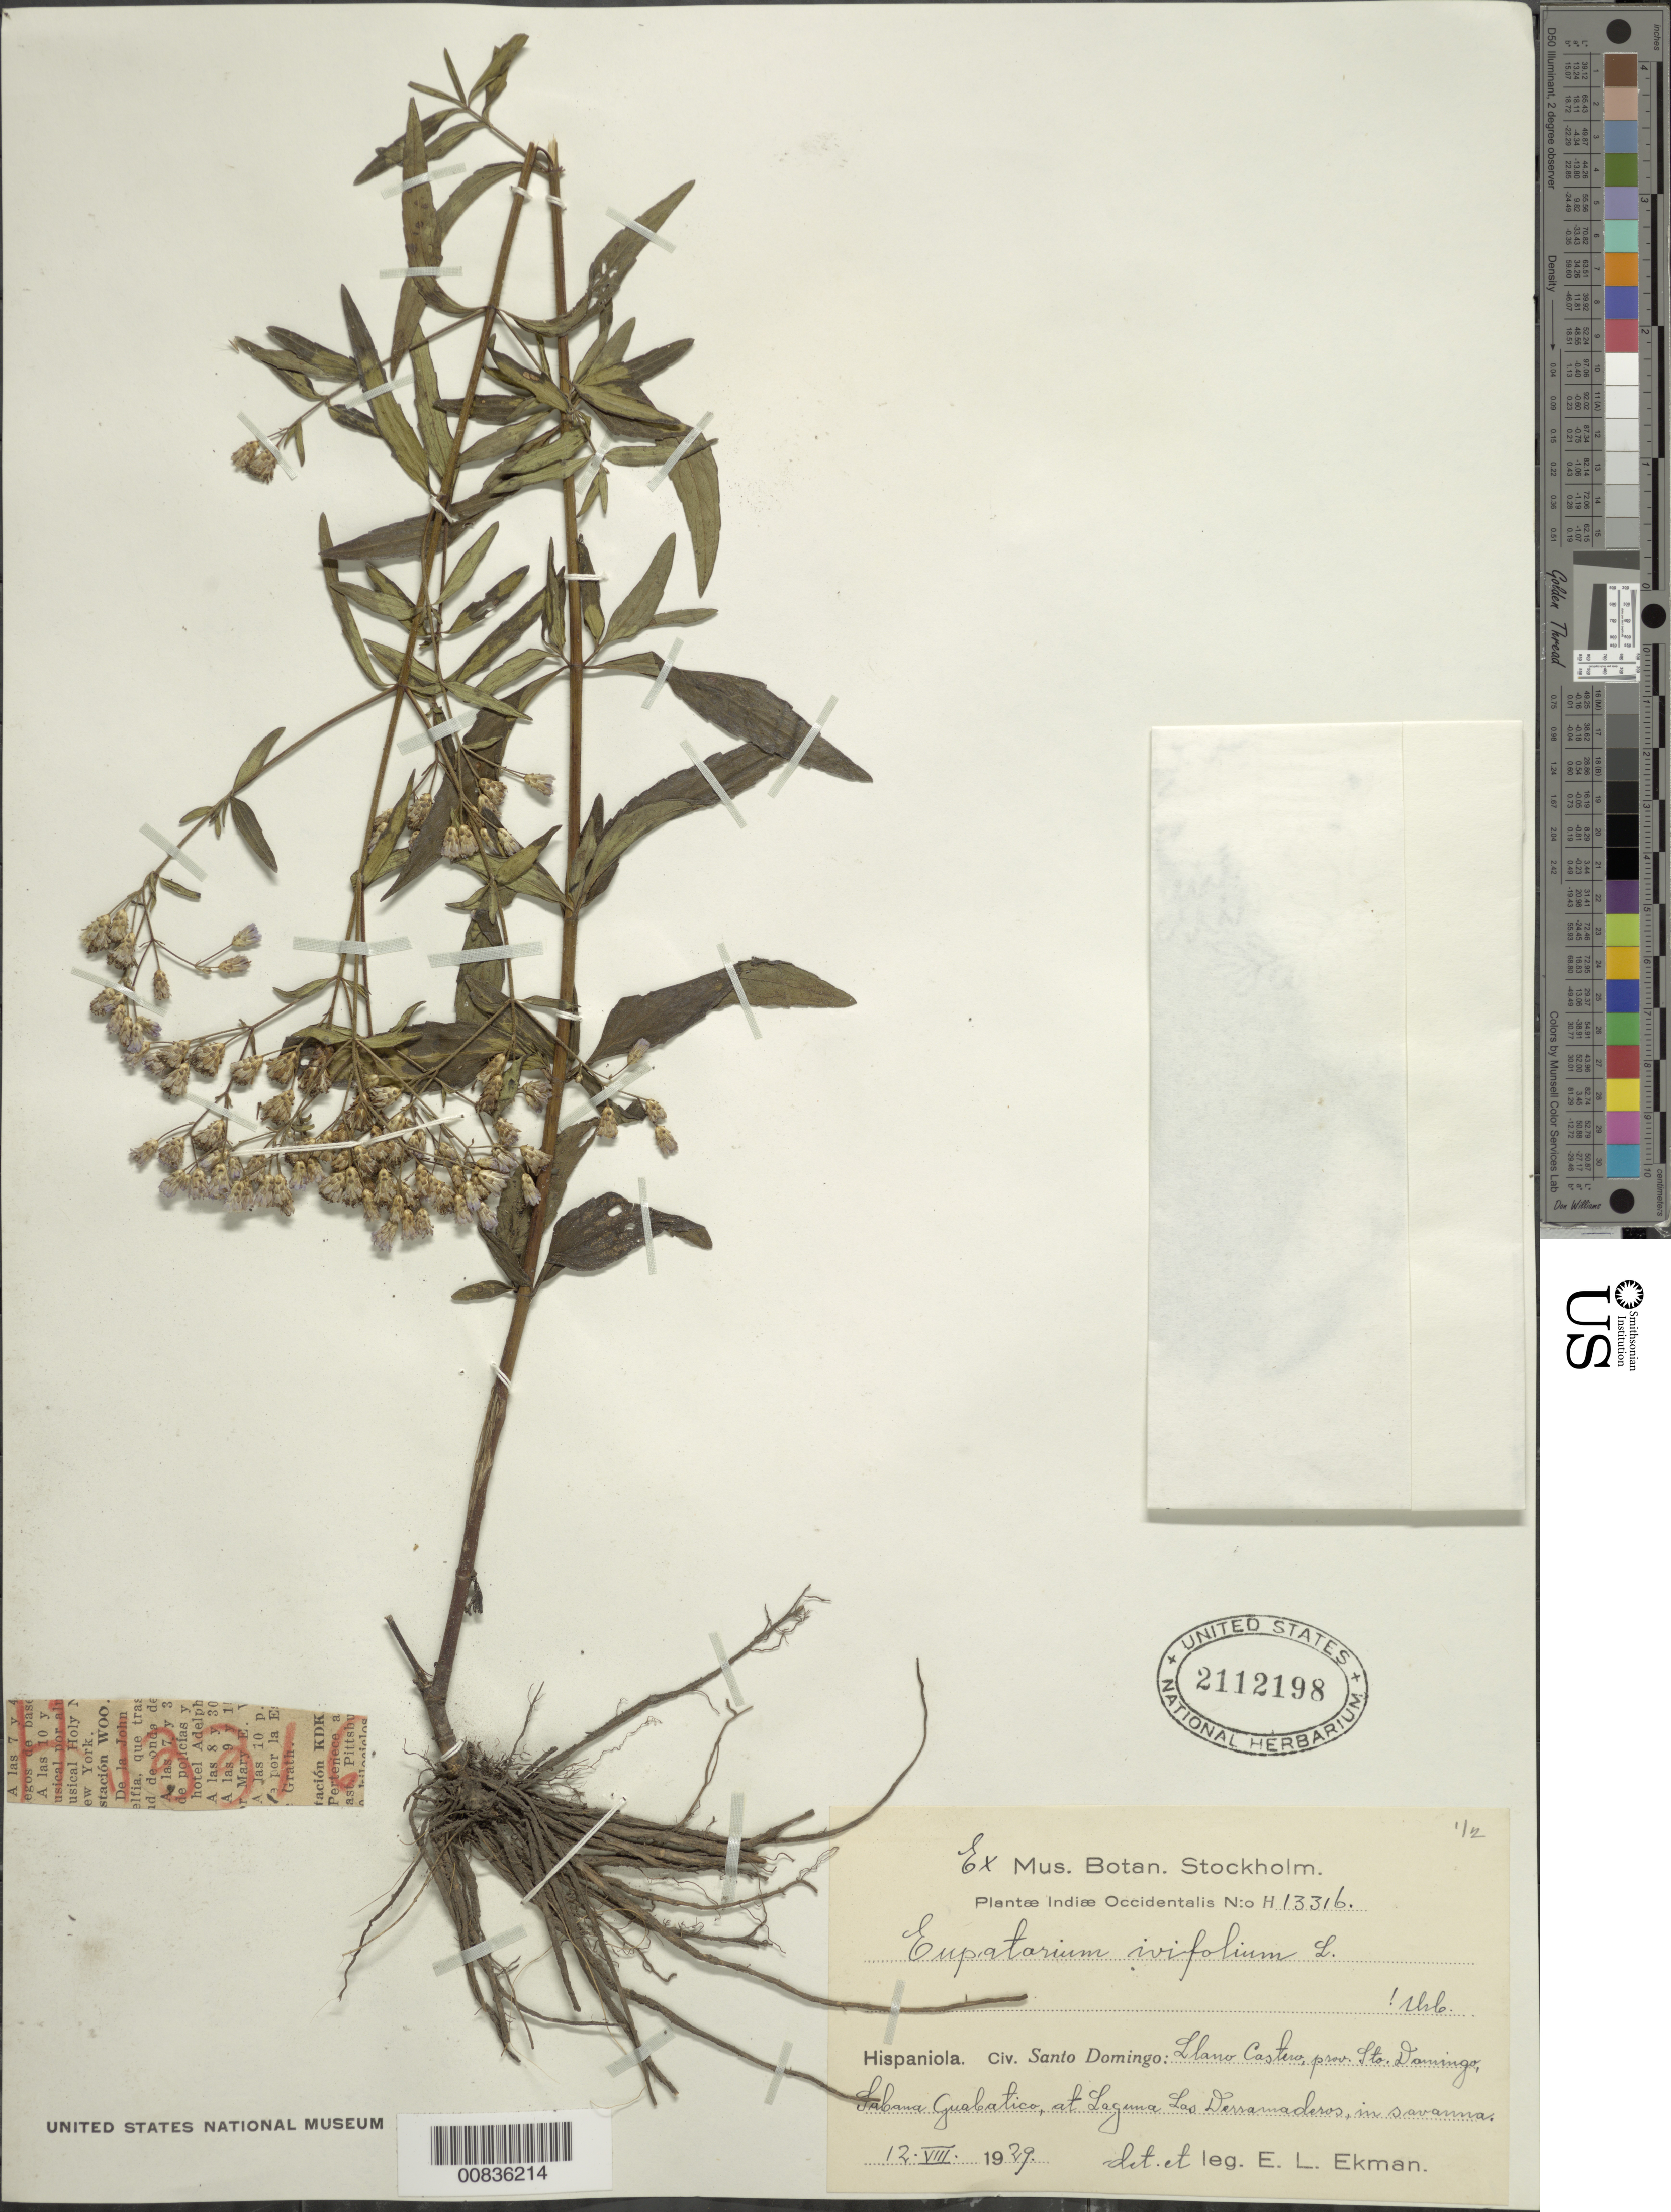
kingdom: Plantae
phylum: Tracheophyta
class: Magnoliopsida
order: Asterales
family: Asteraceae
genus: Chromolaena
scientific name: Chromolaena ivaefolia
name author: (L.) R.M. King & H. Rob.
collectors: E. L. Ekman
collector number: H 13316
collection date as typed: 12 Aug 1929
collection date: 1929-08-12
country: Dominican Republic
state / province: Distrito Nacional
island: Hispaniola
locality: Llano Costero, Sabana Guabatico, at Laguna Las Derramaderos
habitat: In savannas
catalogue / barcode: US 2112198